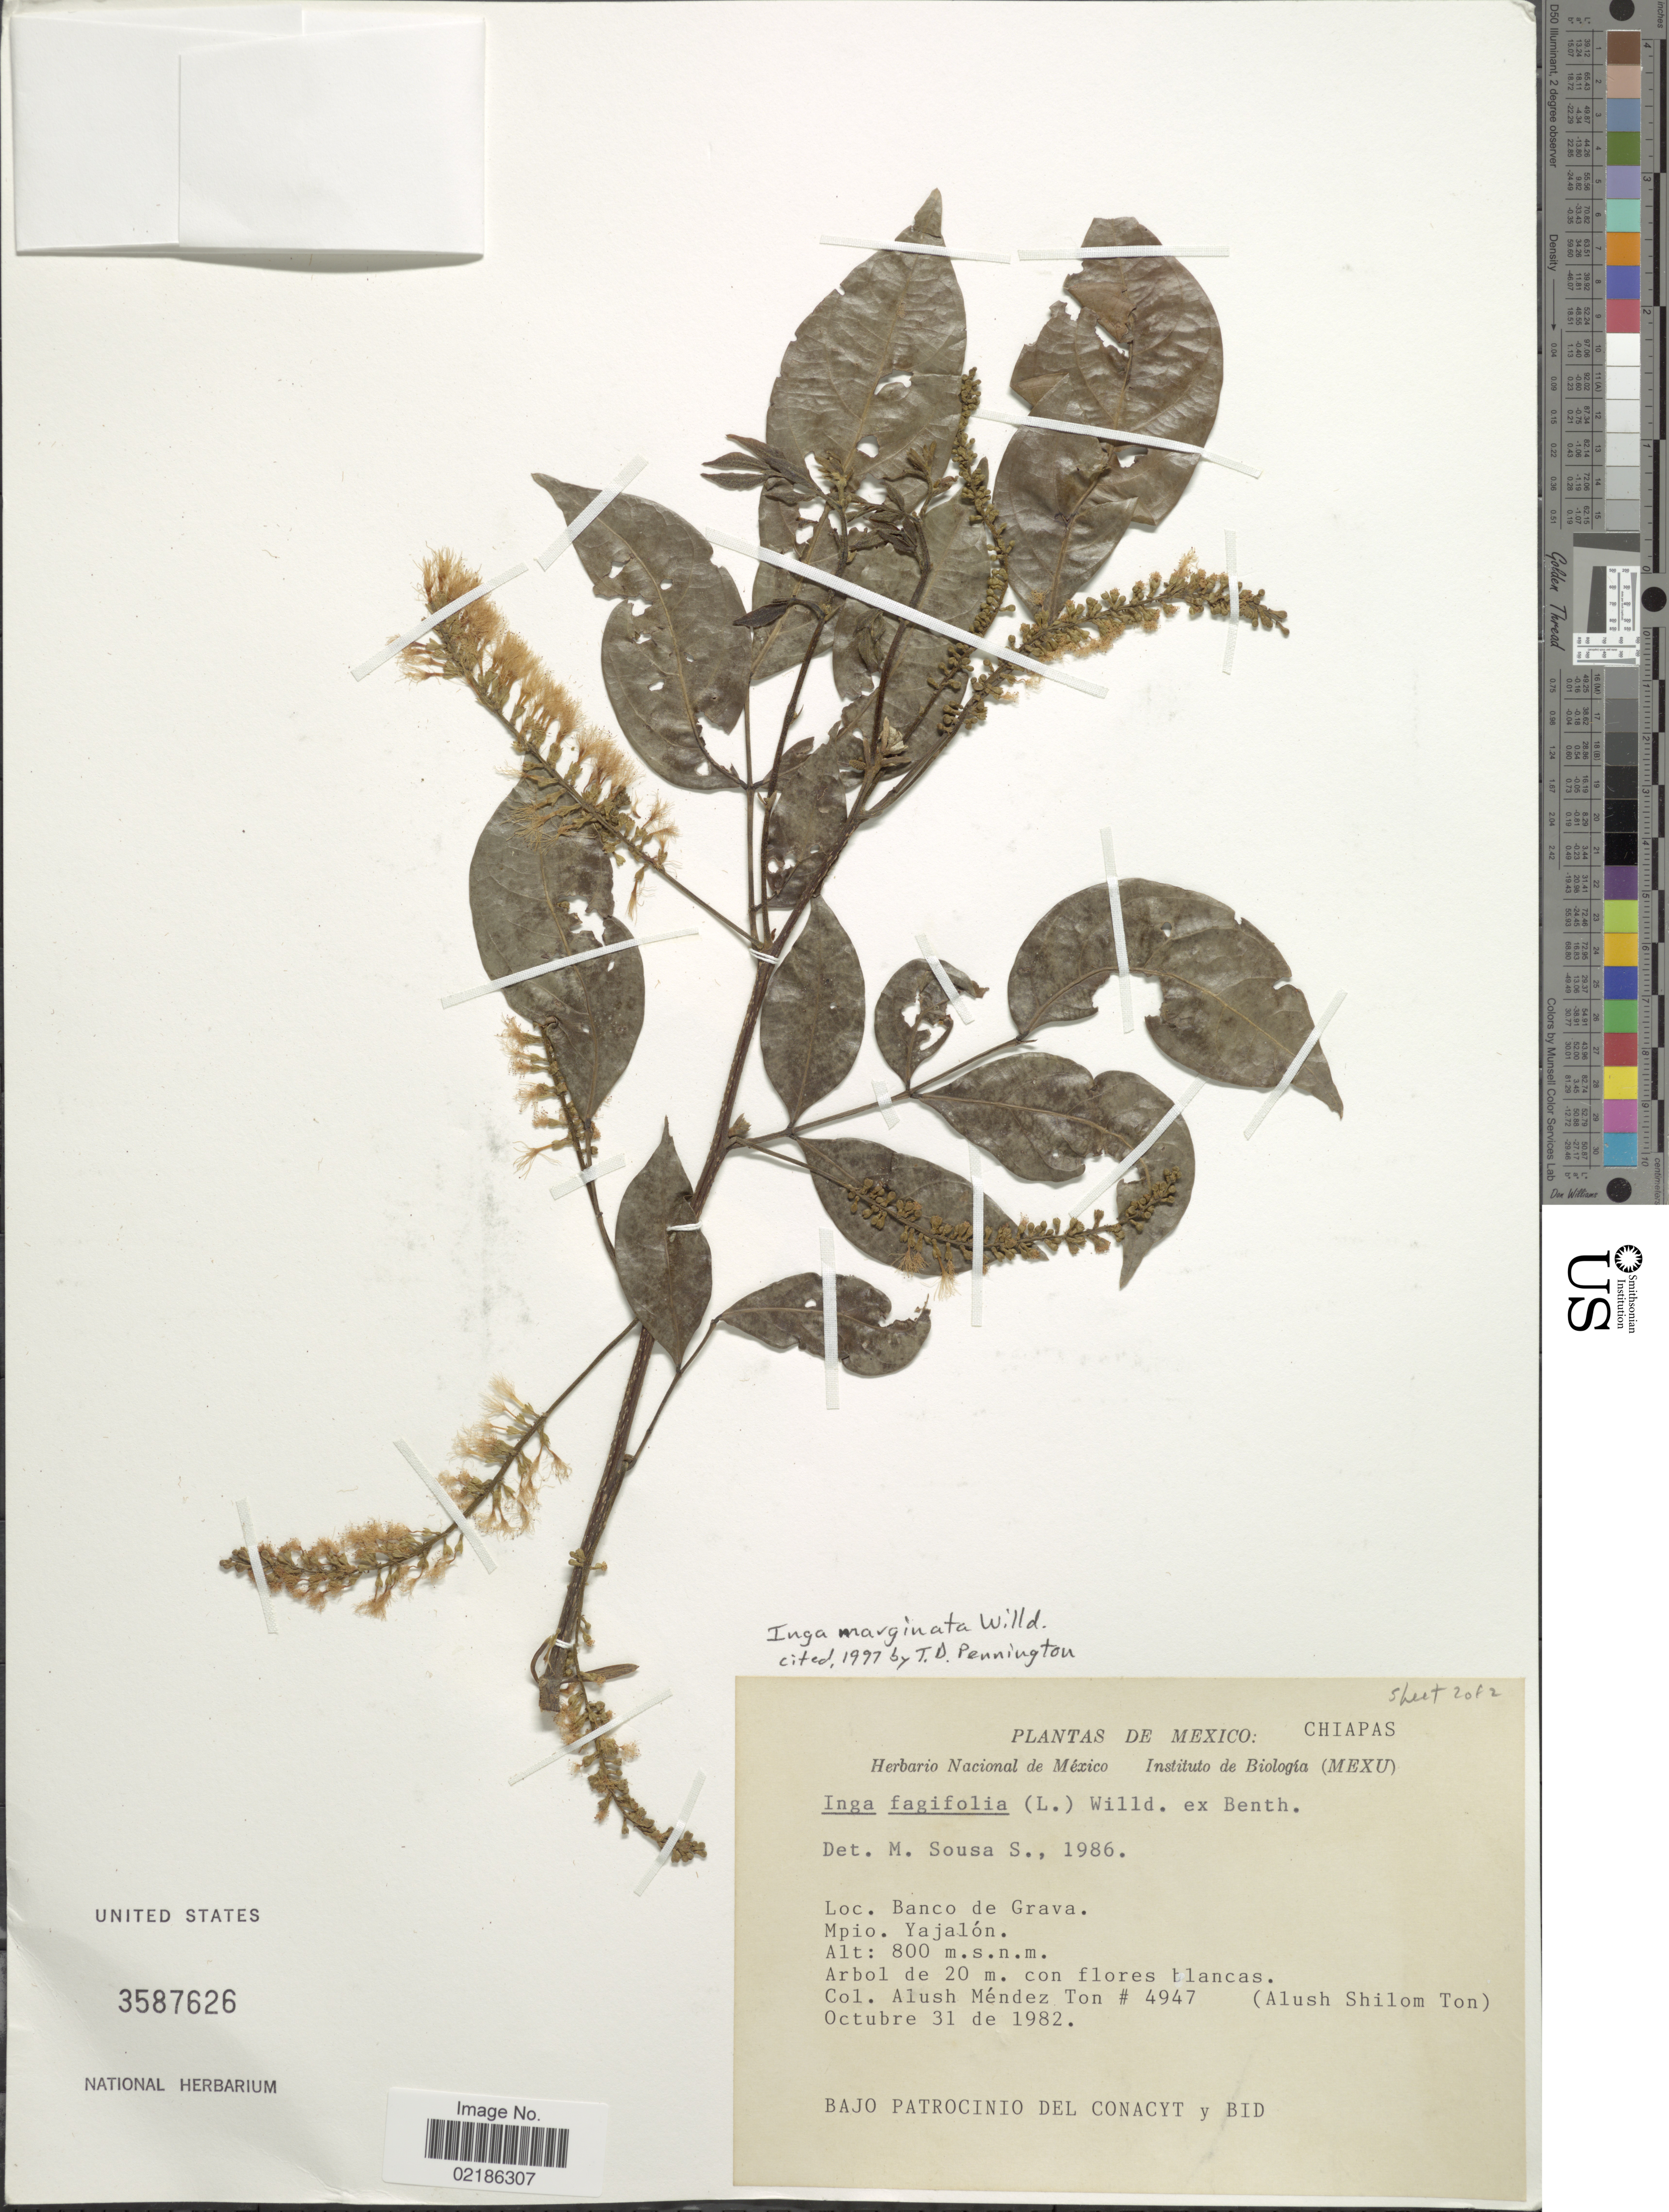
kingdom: Plantae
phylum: Tracheophyta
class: Magnoliopsida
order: Fabales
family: Fabaceae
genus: Inga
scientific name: Inga marginata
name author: Willd.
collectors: A. Méndez Ton & A. S. Ton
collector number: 4947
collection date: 1982-10-31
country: Mexico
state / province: Chiapas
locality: Banco de Grava, Mpio. Yajalon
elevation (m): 800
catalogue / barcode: US 3587626